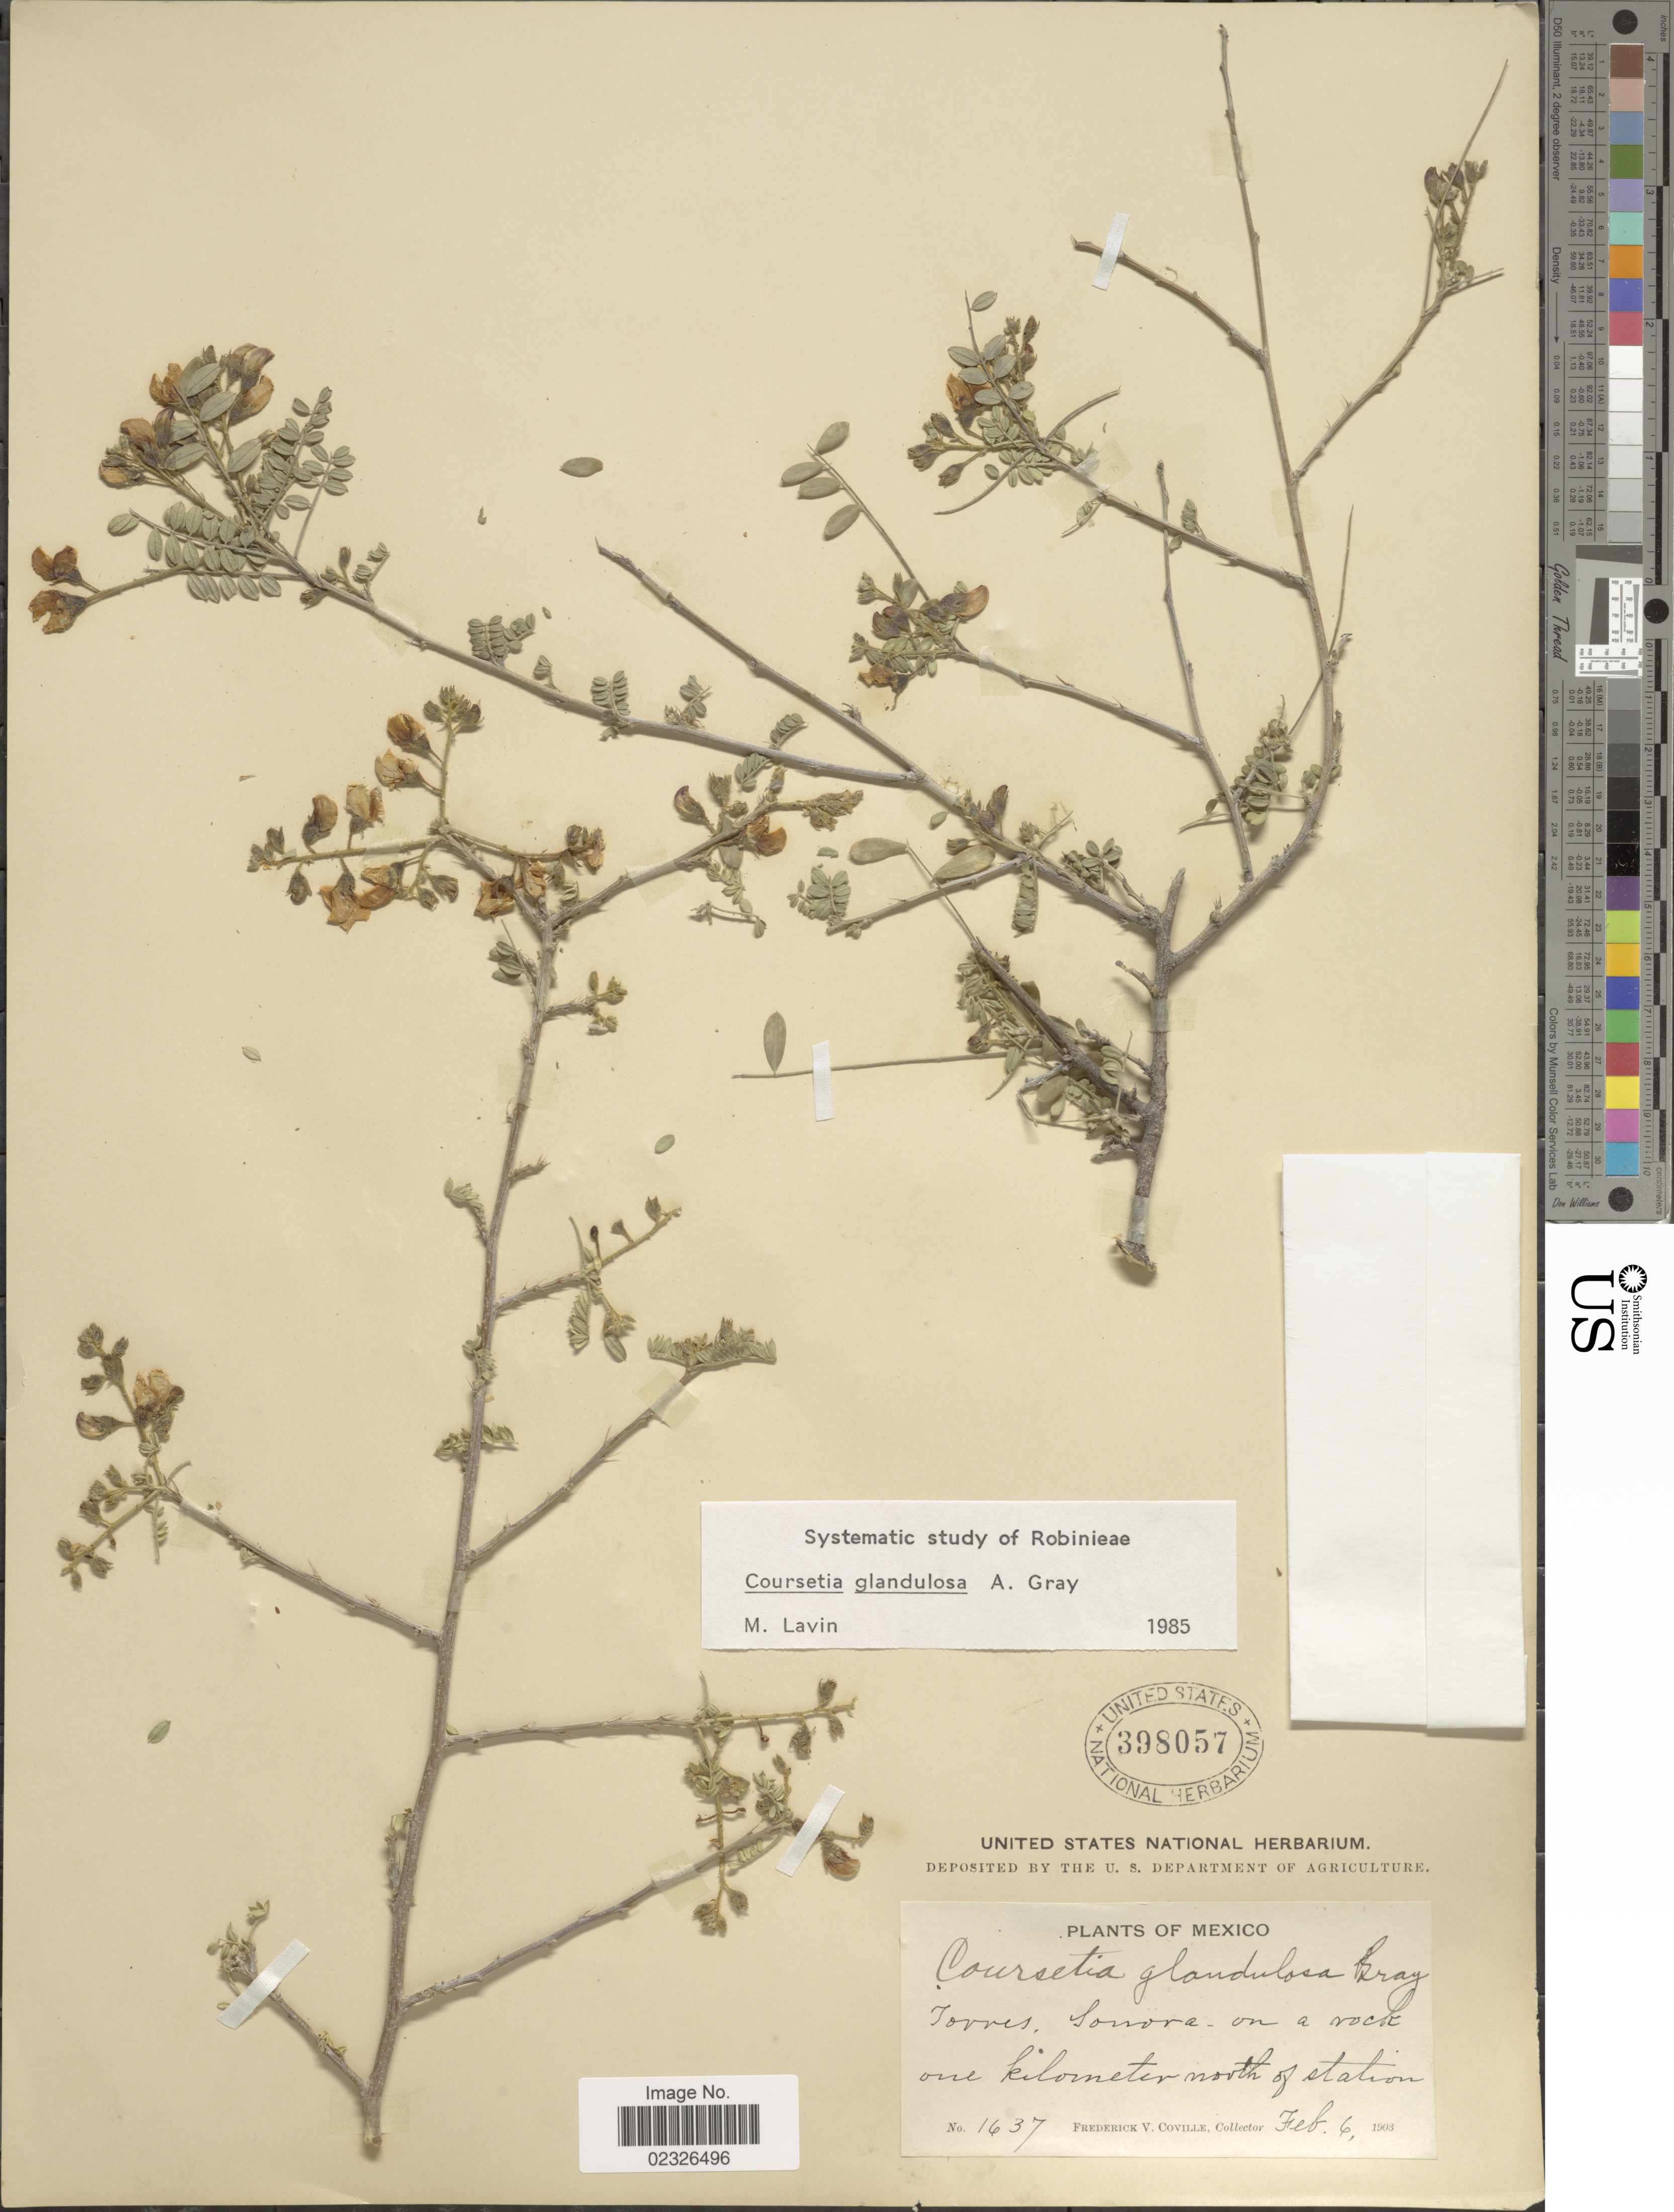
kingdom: Plantae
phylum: Tracheophyta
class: Magnoliopsida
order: Fabales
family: Fabaceae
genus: Coursetia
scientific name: Coursetia glandulosa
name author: A. Gray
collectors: F. V. Coville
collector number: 1637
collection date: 1903-02-06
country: Mexico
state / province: Sonora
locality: Torres, Sonora, on a rock. one kilometer north of station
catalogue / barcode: US 398057